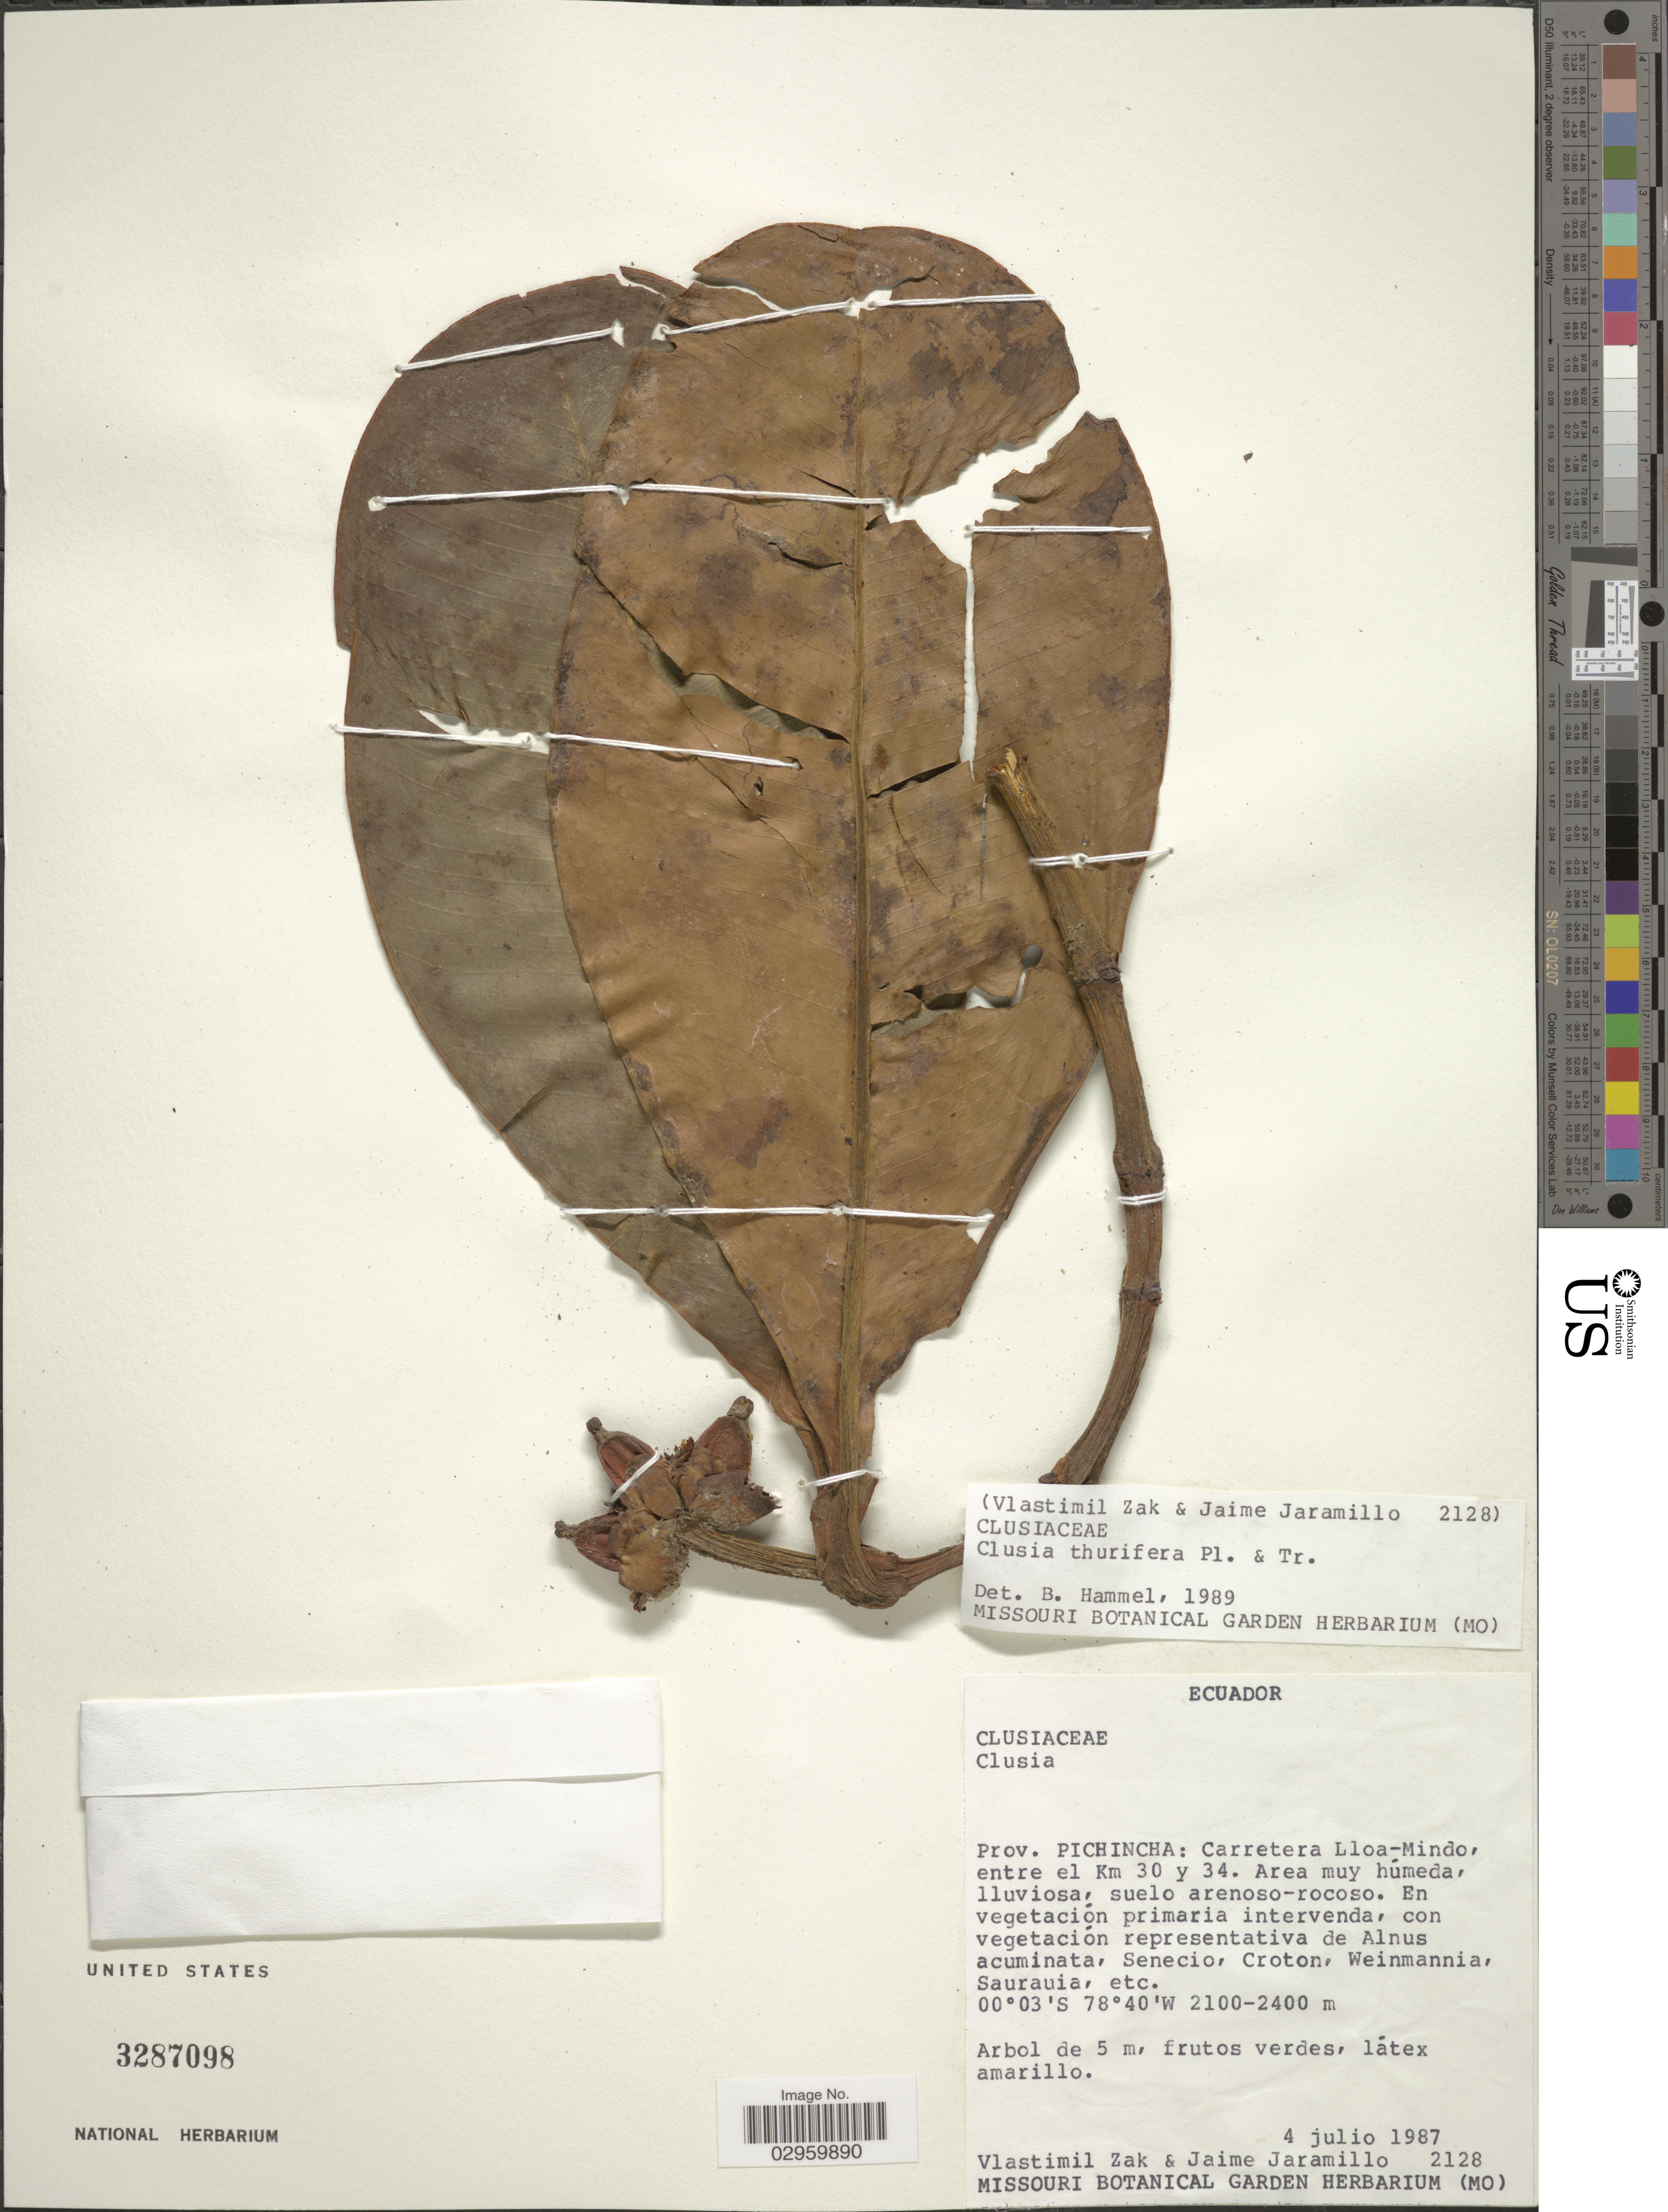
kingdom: Plantae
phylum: Tracheophyta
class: Magnoliopsida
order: Malpighiales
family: Clusiaceae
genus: Clusia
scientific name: Clusia thurifera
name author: Planch. & Triana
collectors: V. Zak & J. Jaramillo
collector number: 2128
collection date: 1987-07-04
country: Ecuador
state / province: Pichincha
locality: Carretera Lloa-Mindo, entre el Km 30 y 34.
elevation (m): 2100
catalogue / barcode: US 3287098